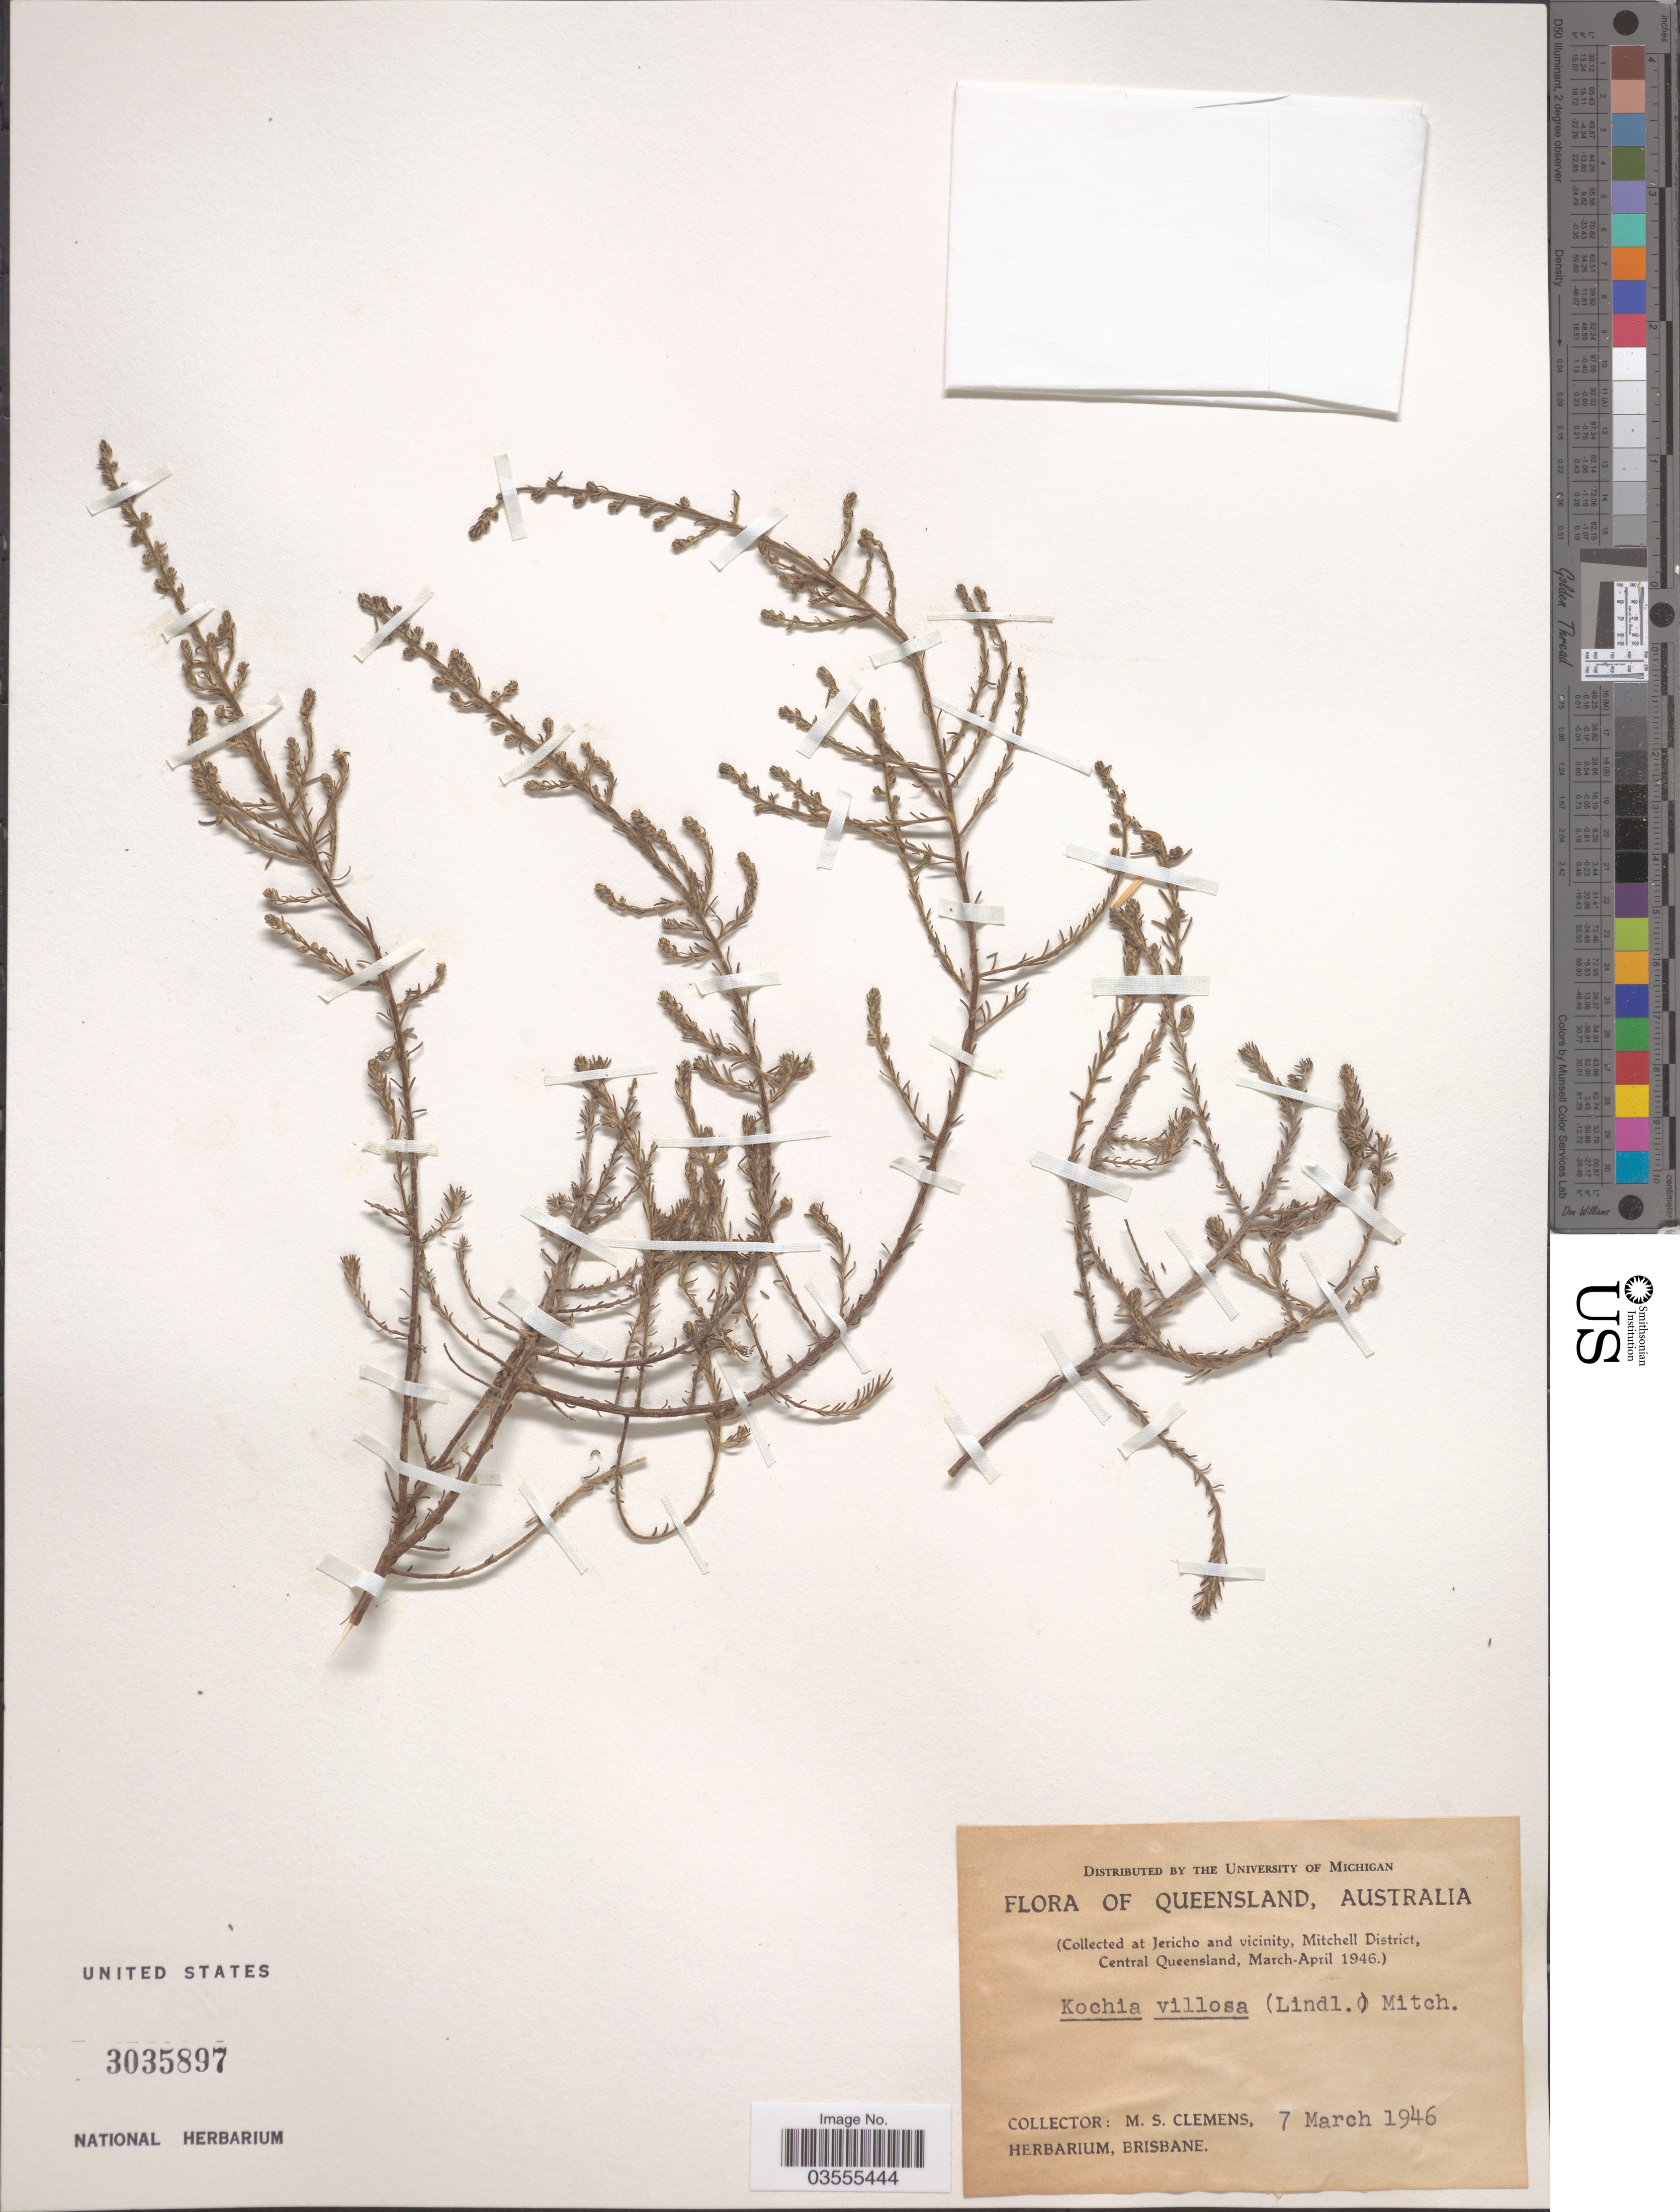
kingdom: Plantae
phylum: Tracheophyta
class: Magnoliopsida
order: Caryophyllales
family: Amaranthaceae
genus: Maireana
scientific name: Maireana microphylla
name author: (Moq.) Paul G. Wilson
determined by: Strong, Mark T., (BOT), Smithsonian Institution - National Museum of Natural History (UNITED STATES)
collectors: M. S. Clemens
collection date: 1946-03-07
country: Australia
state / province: Queensland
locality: Jericho and vicinity, Mitchell District, Central Queensland.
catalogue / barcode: US 3035897